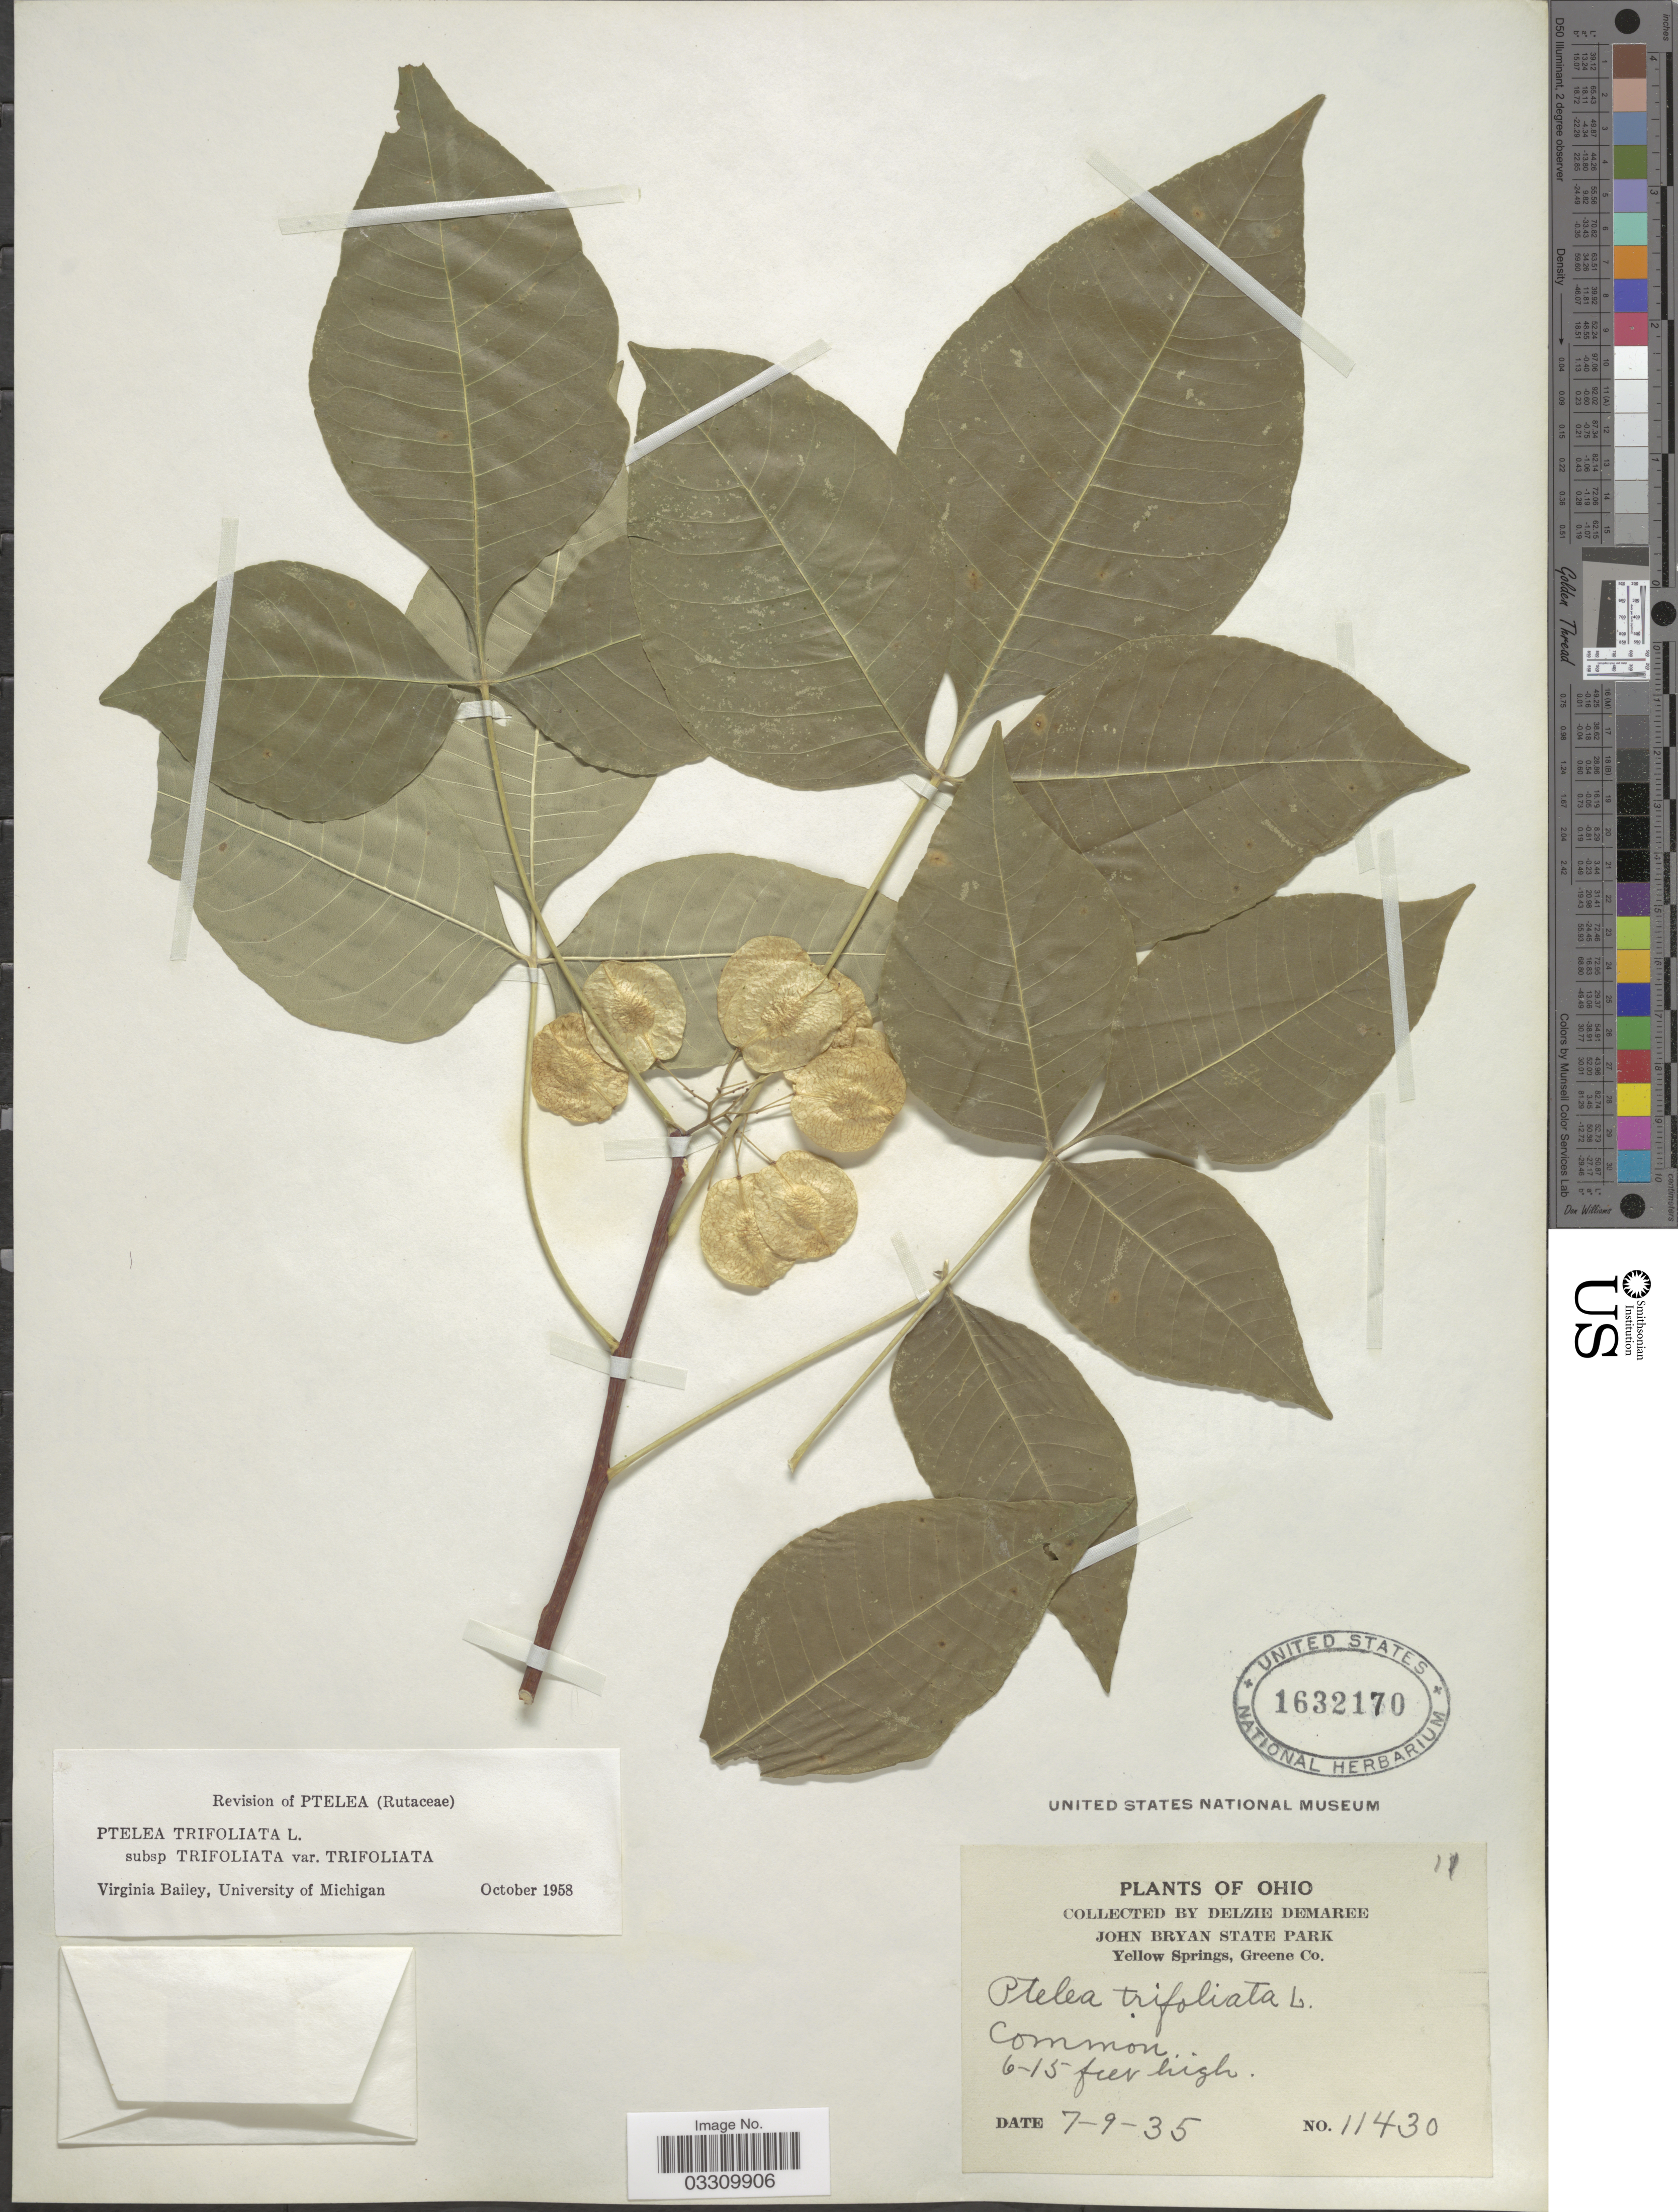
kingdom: Plantae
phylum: Tracheophyta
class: Magnoliopsida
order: Sapindales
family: Rutaceae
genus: Ptelea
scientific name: Ptelea trifoliata var. trifoliata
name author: L.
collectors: D. Demaree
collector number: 11430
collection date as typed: Transcribed d/m/y: 9/7/35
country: United States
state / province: Ohio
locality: John Bryan State Park. Yellow Springs, Greene Co.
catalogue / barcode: US 1632170